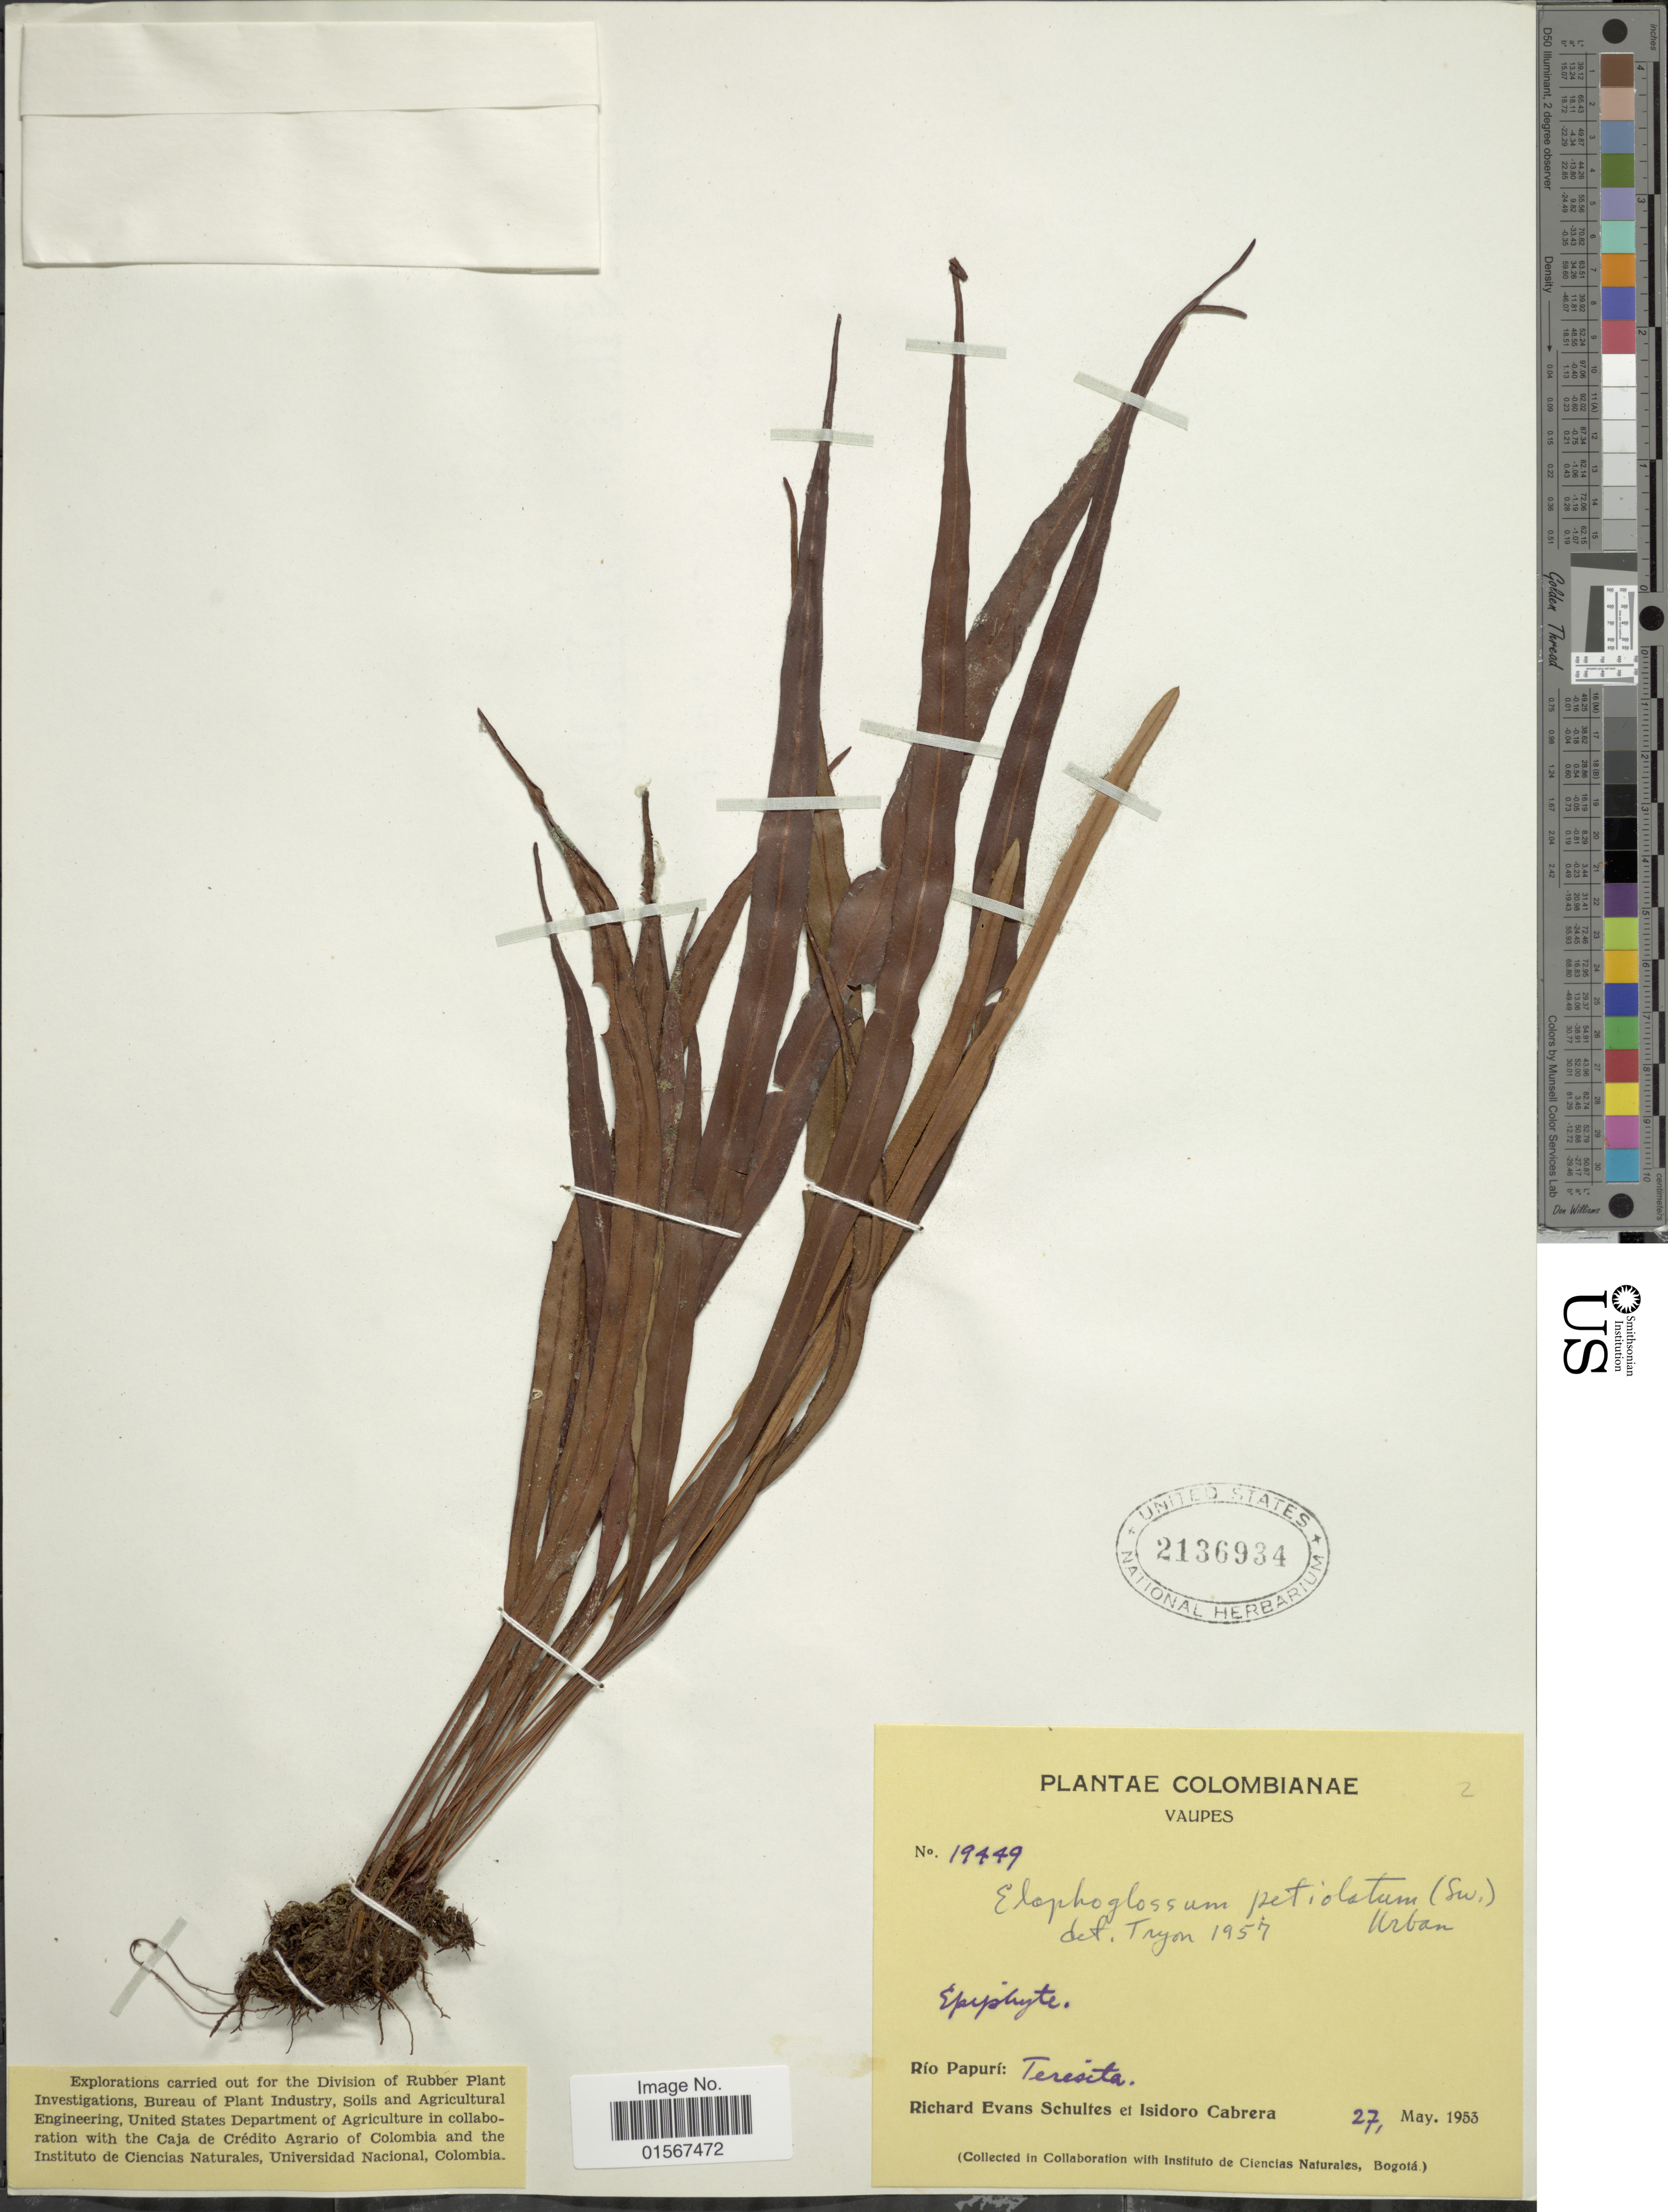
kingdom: Plantae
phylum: Tracheophyta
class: Polypodiopsida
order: Polypodiales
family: Dryopteridaceae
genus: Elaphoglossum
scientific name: Elaphoglossum petiolatum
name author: (Sw.) Urb.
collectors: R. E. Schultes & I. Cabrera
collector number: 19449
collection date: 1953-05-27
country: Colombia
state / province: Vaupés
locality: Colombianae, Vaupes, Río Papurt Teresita.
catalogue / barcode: US 2136934